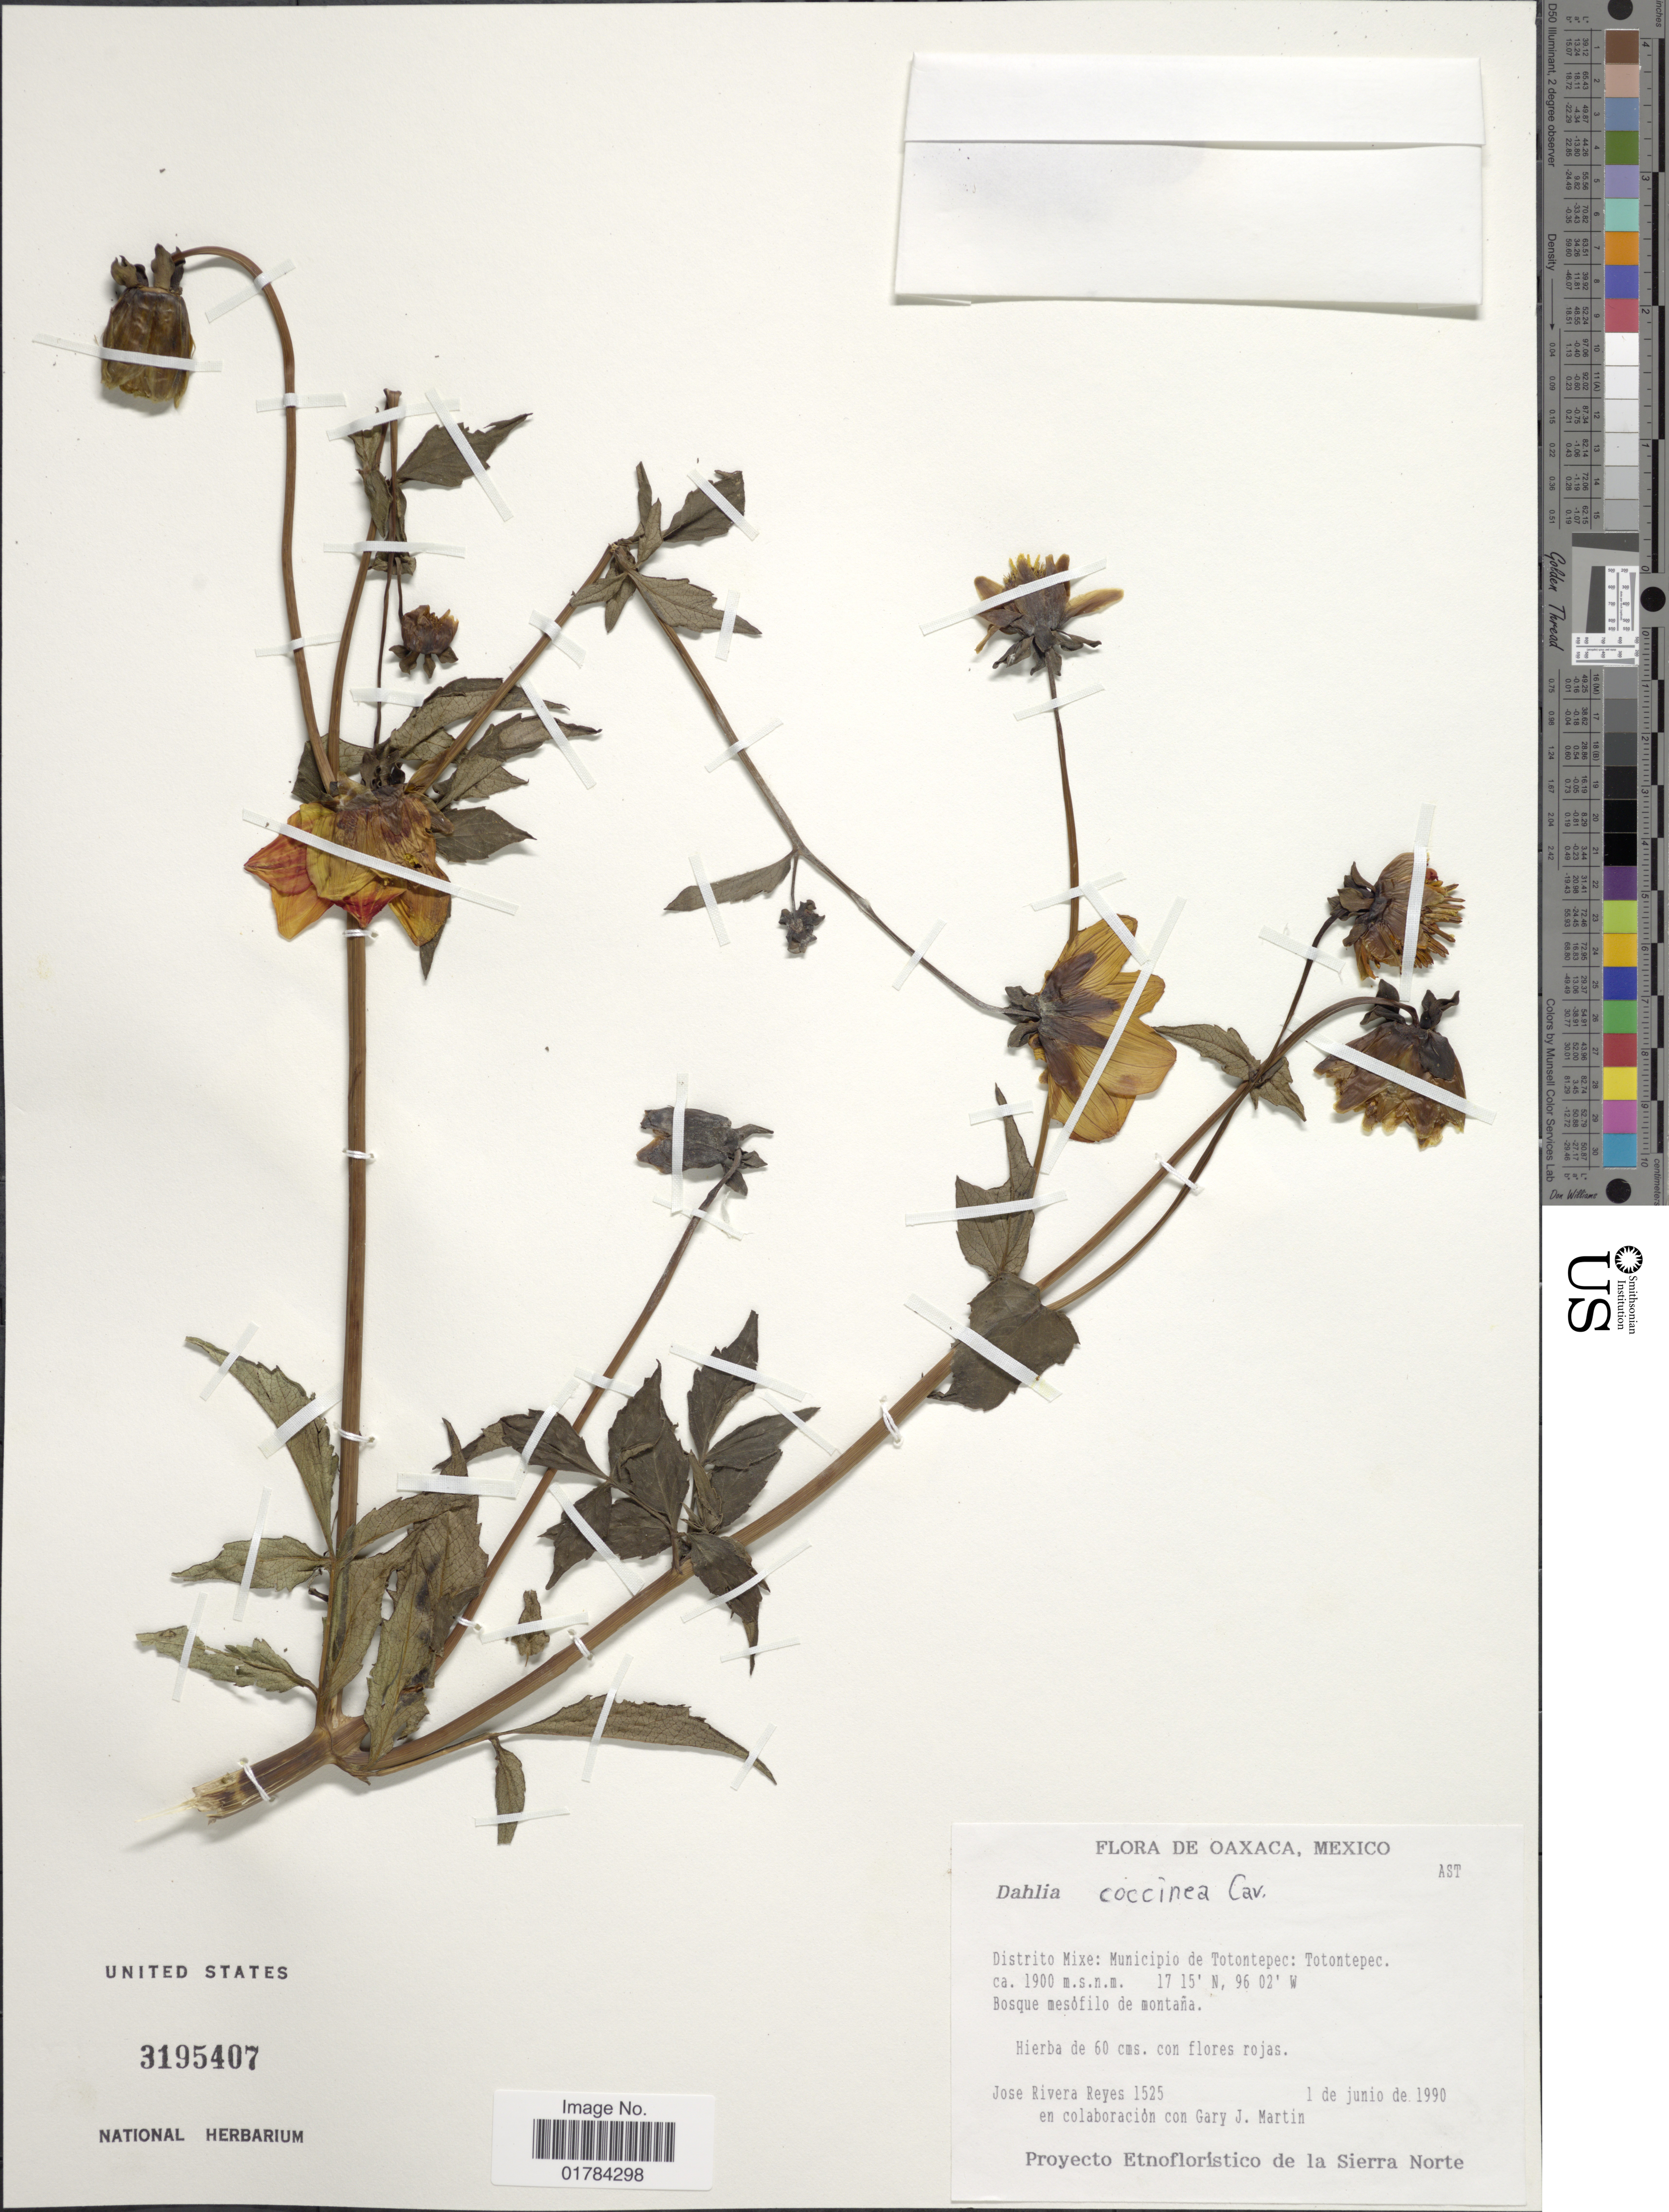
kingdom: Plantae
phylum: Tracheophyta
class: Magnoliopsida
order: Asterales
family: Asteraceae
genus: Dahlia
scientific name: Dahlia coccinea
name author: Cav.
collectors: J. Reyes & G. J. Martin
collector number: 1525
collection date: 1990-06-01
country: Mexico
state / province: Oaxaca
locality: Distrito Mixe: Municipio de Totontepec: Totontepec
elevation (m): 1900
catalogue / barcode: US 3195407